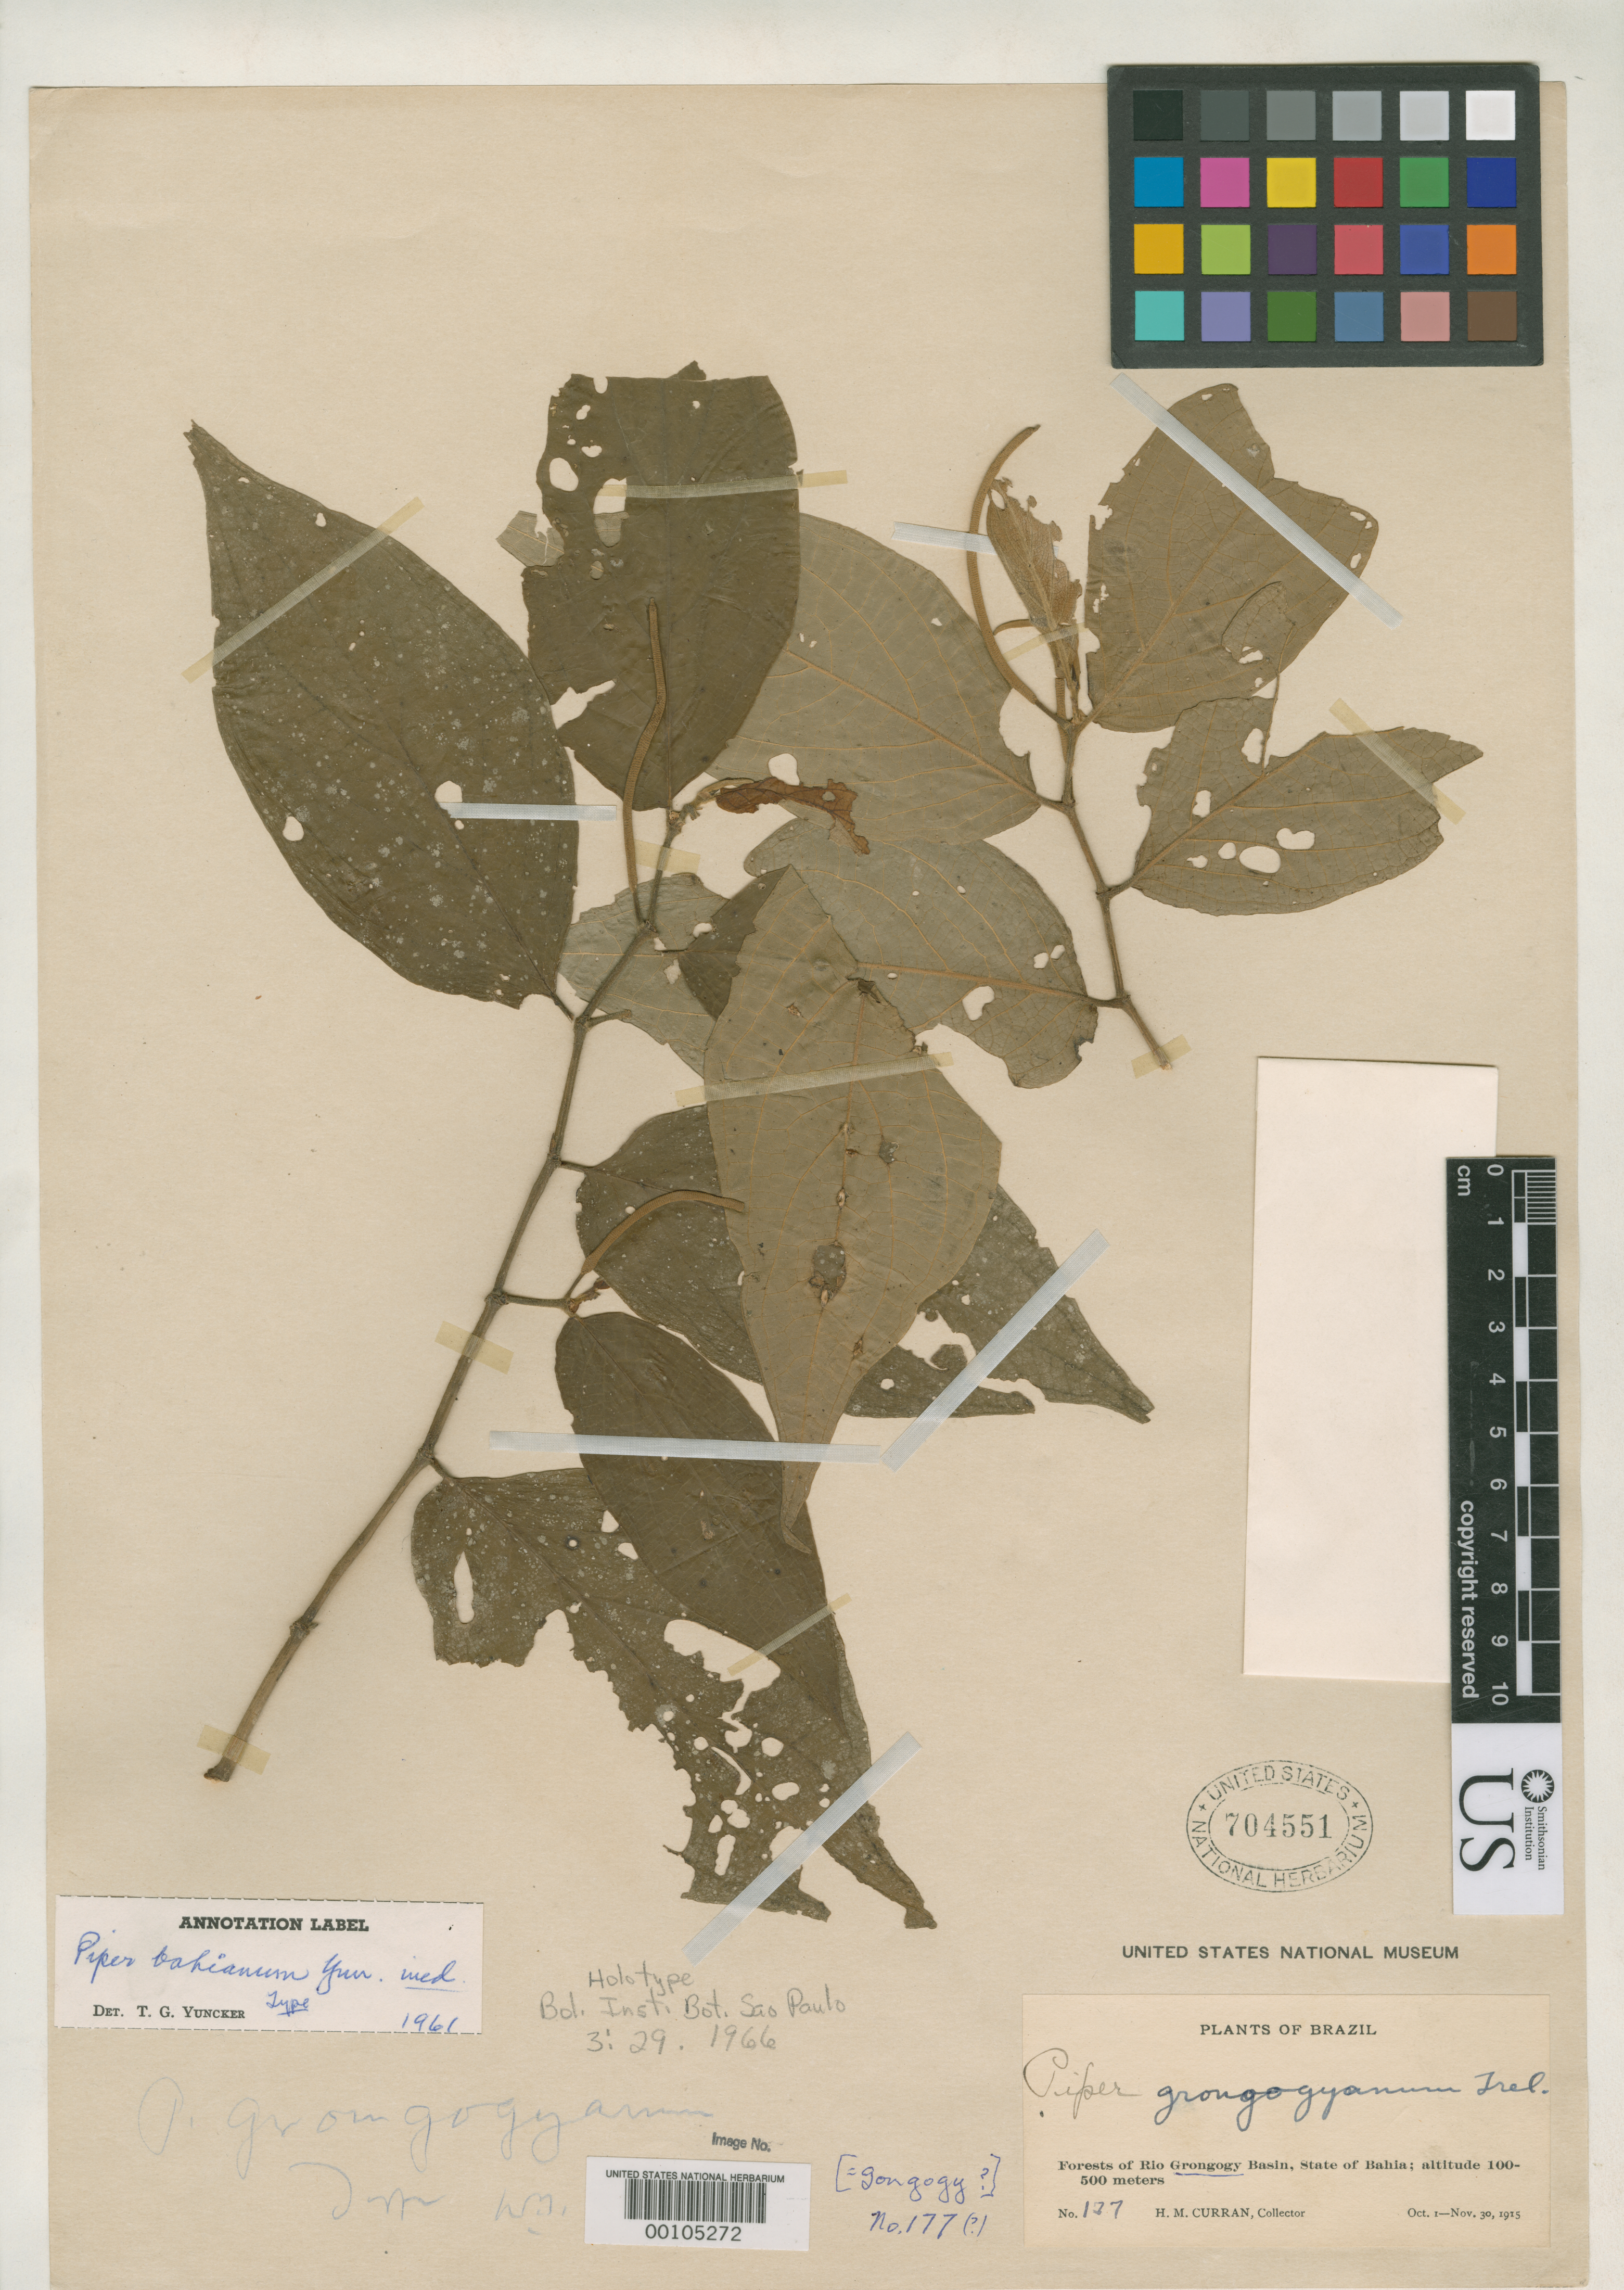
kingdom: Plantae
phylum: Tracheophyta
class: Magnoliopsida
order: Piperales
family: Piperaceae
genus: Piper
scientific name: Piper bahianum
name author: Yunck.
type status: Holotype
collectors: H. M. Curran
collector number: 127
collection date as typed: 01 Oct 1915 to 30 Nov 1915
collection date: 1915-10-01/1915-11-30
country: Brazil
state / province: Bahia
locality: Rio Grongogy Basin.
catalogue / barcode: US 704551